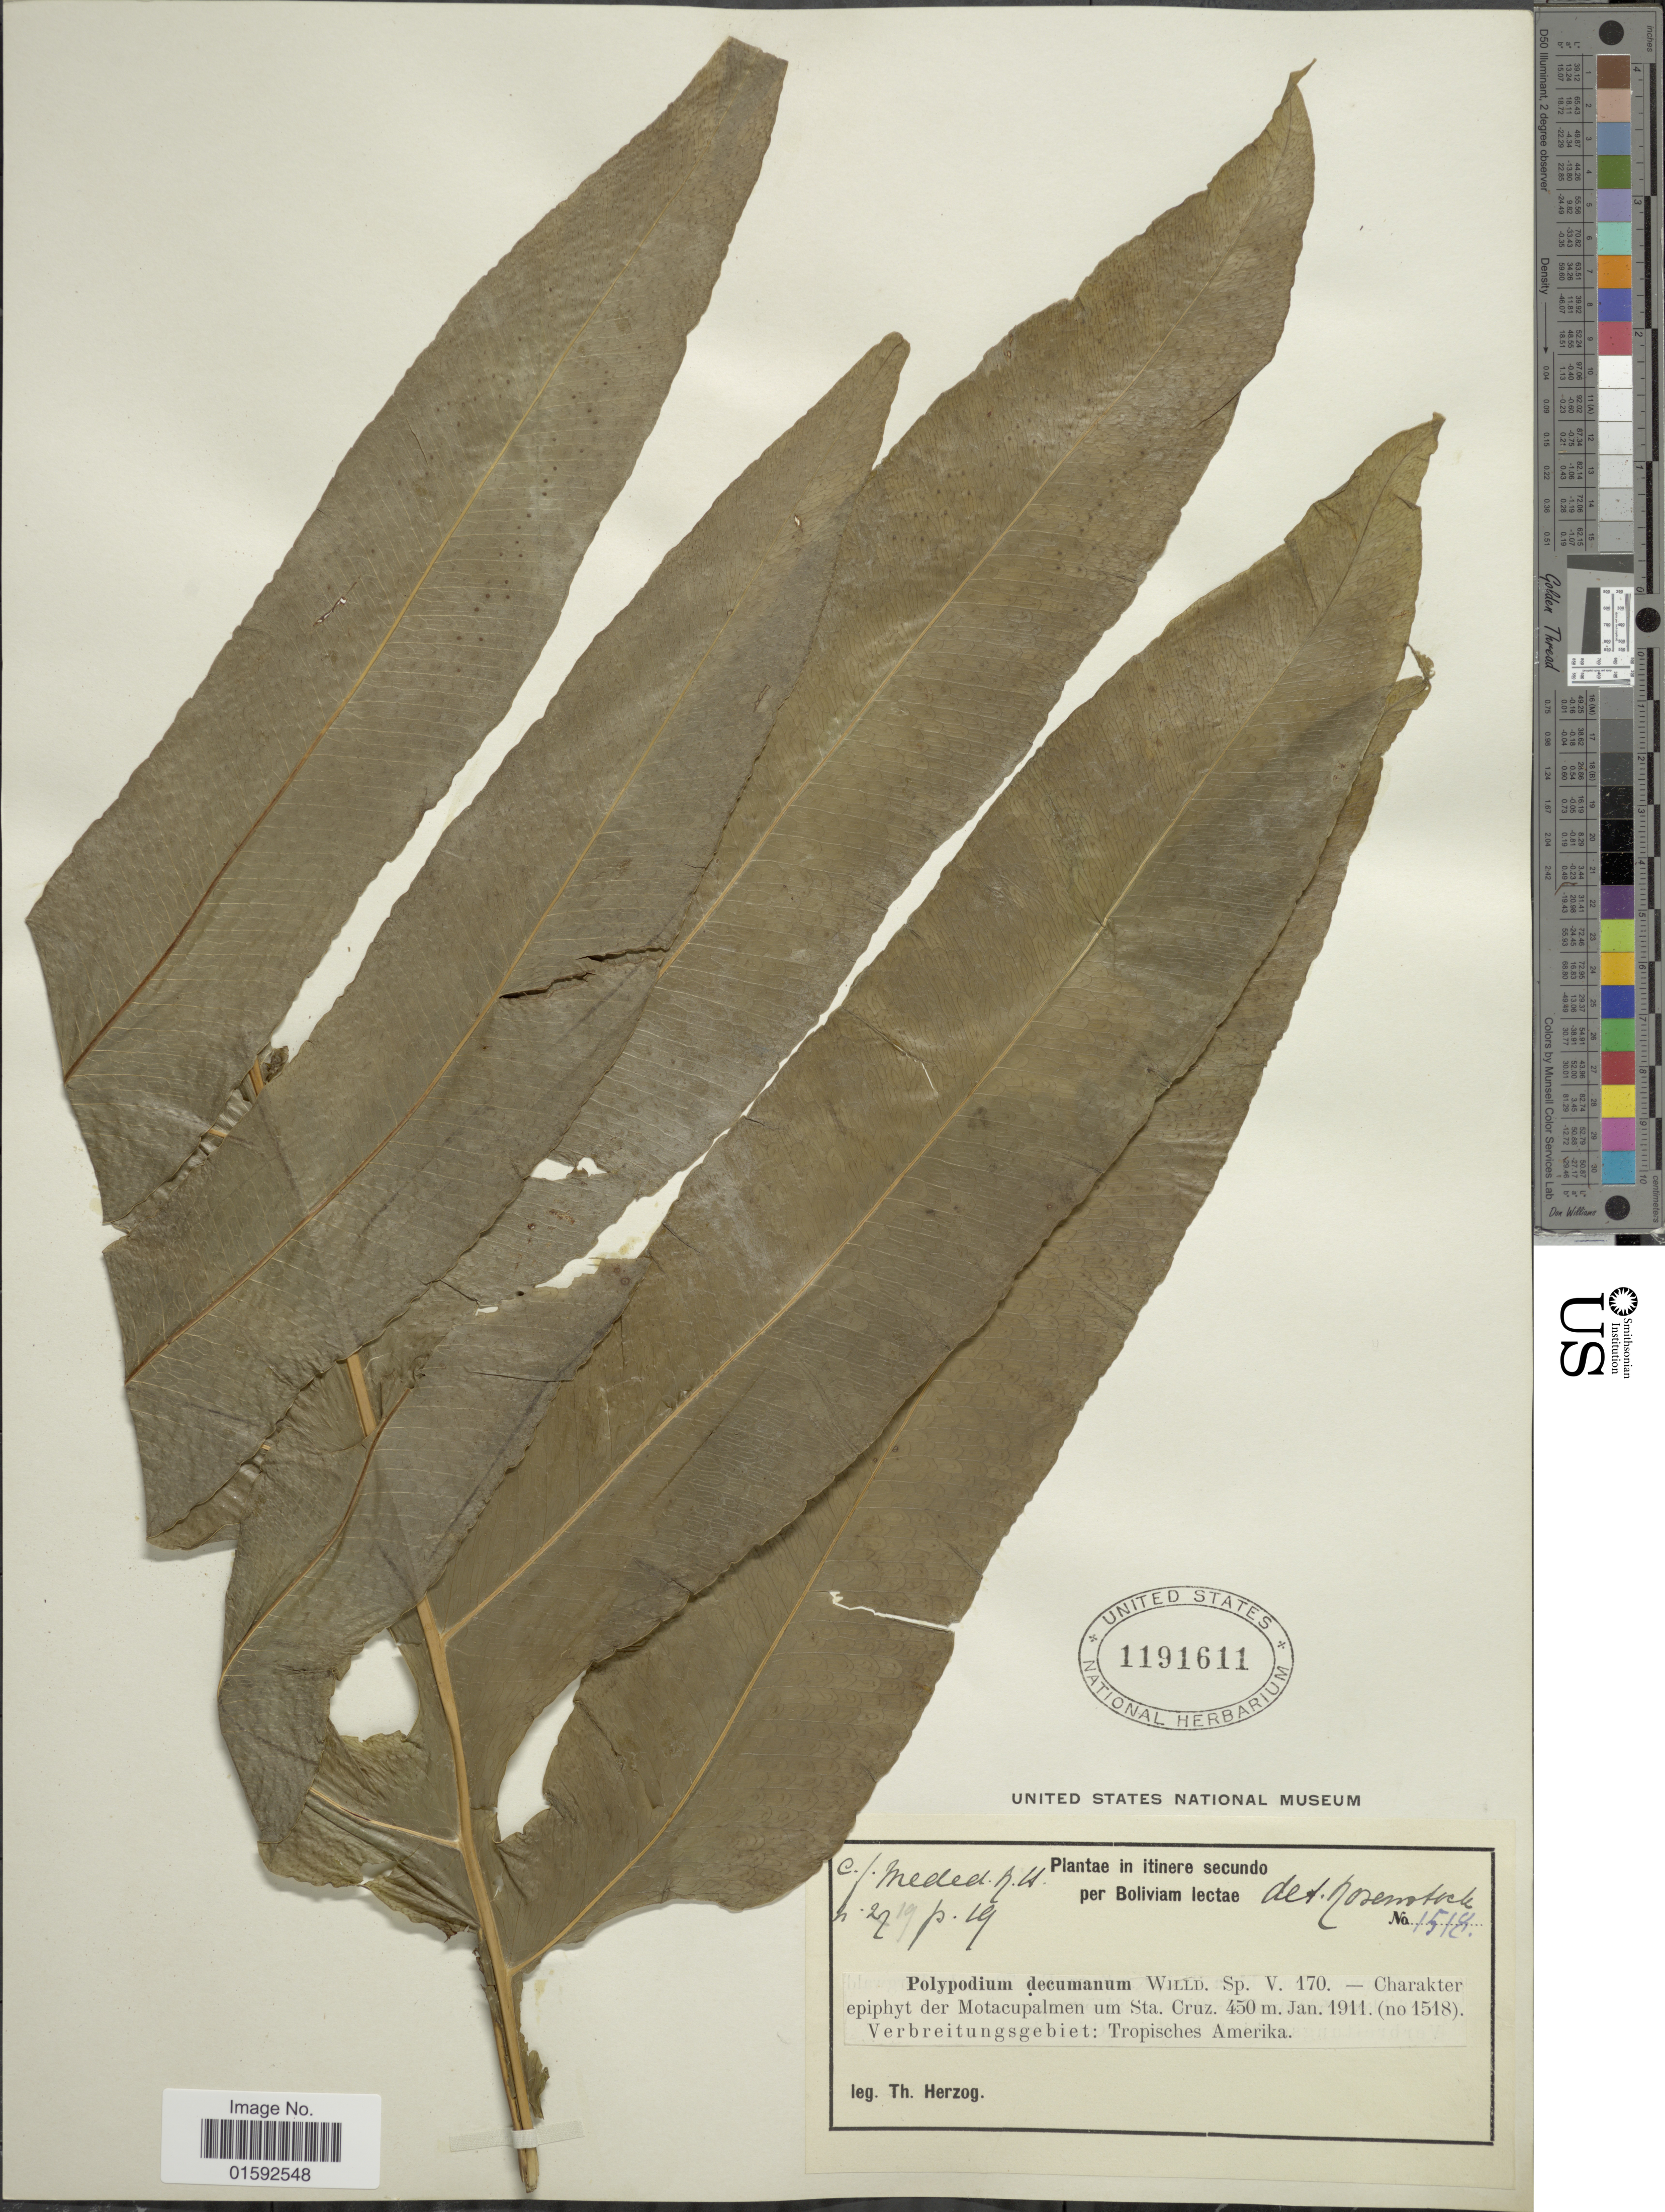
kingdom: Plantae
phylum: Tracheophyta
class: Polypodiopsida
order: Polypodiales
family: Polypodiaceae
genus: Phlebodium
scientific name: Phlebodium decumanum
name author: (Willd.) J. Sm.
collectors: T. K. J. Herzog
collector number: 1518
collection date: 1911-01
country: Bolivia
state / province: Santa Cruz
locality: Sta. Cruz.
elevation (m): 450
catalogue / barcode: US 1191611